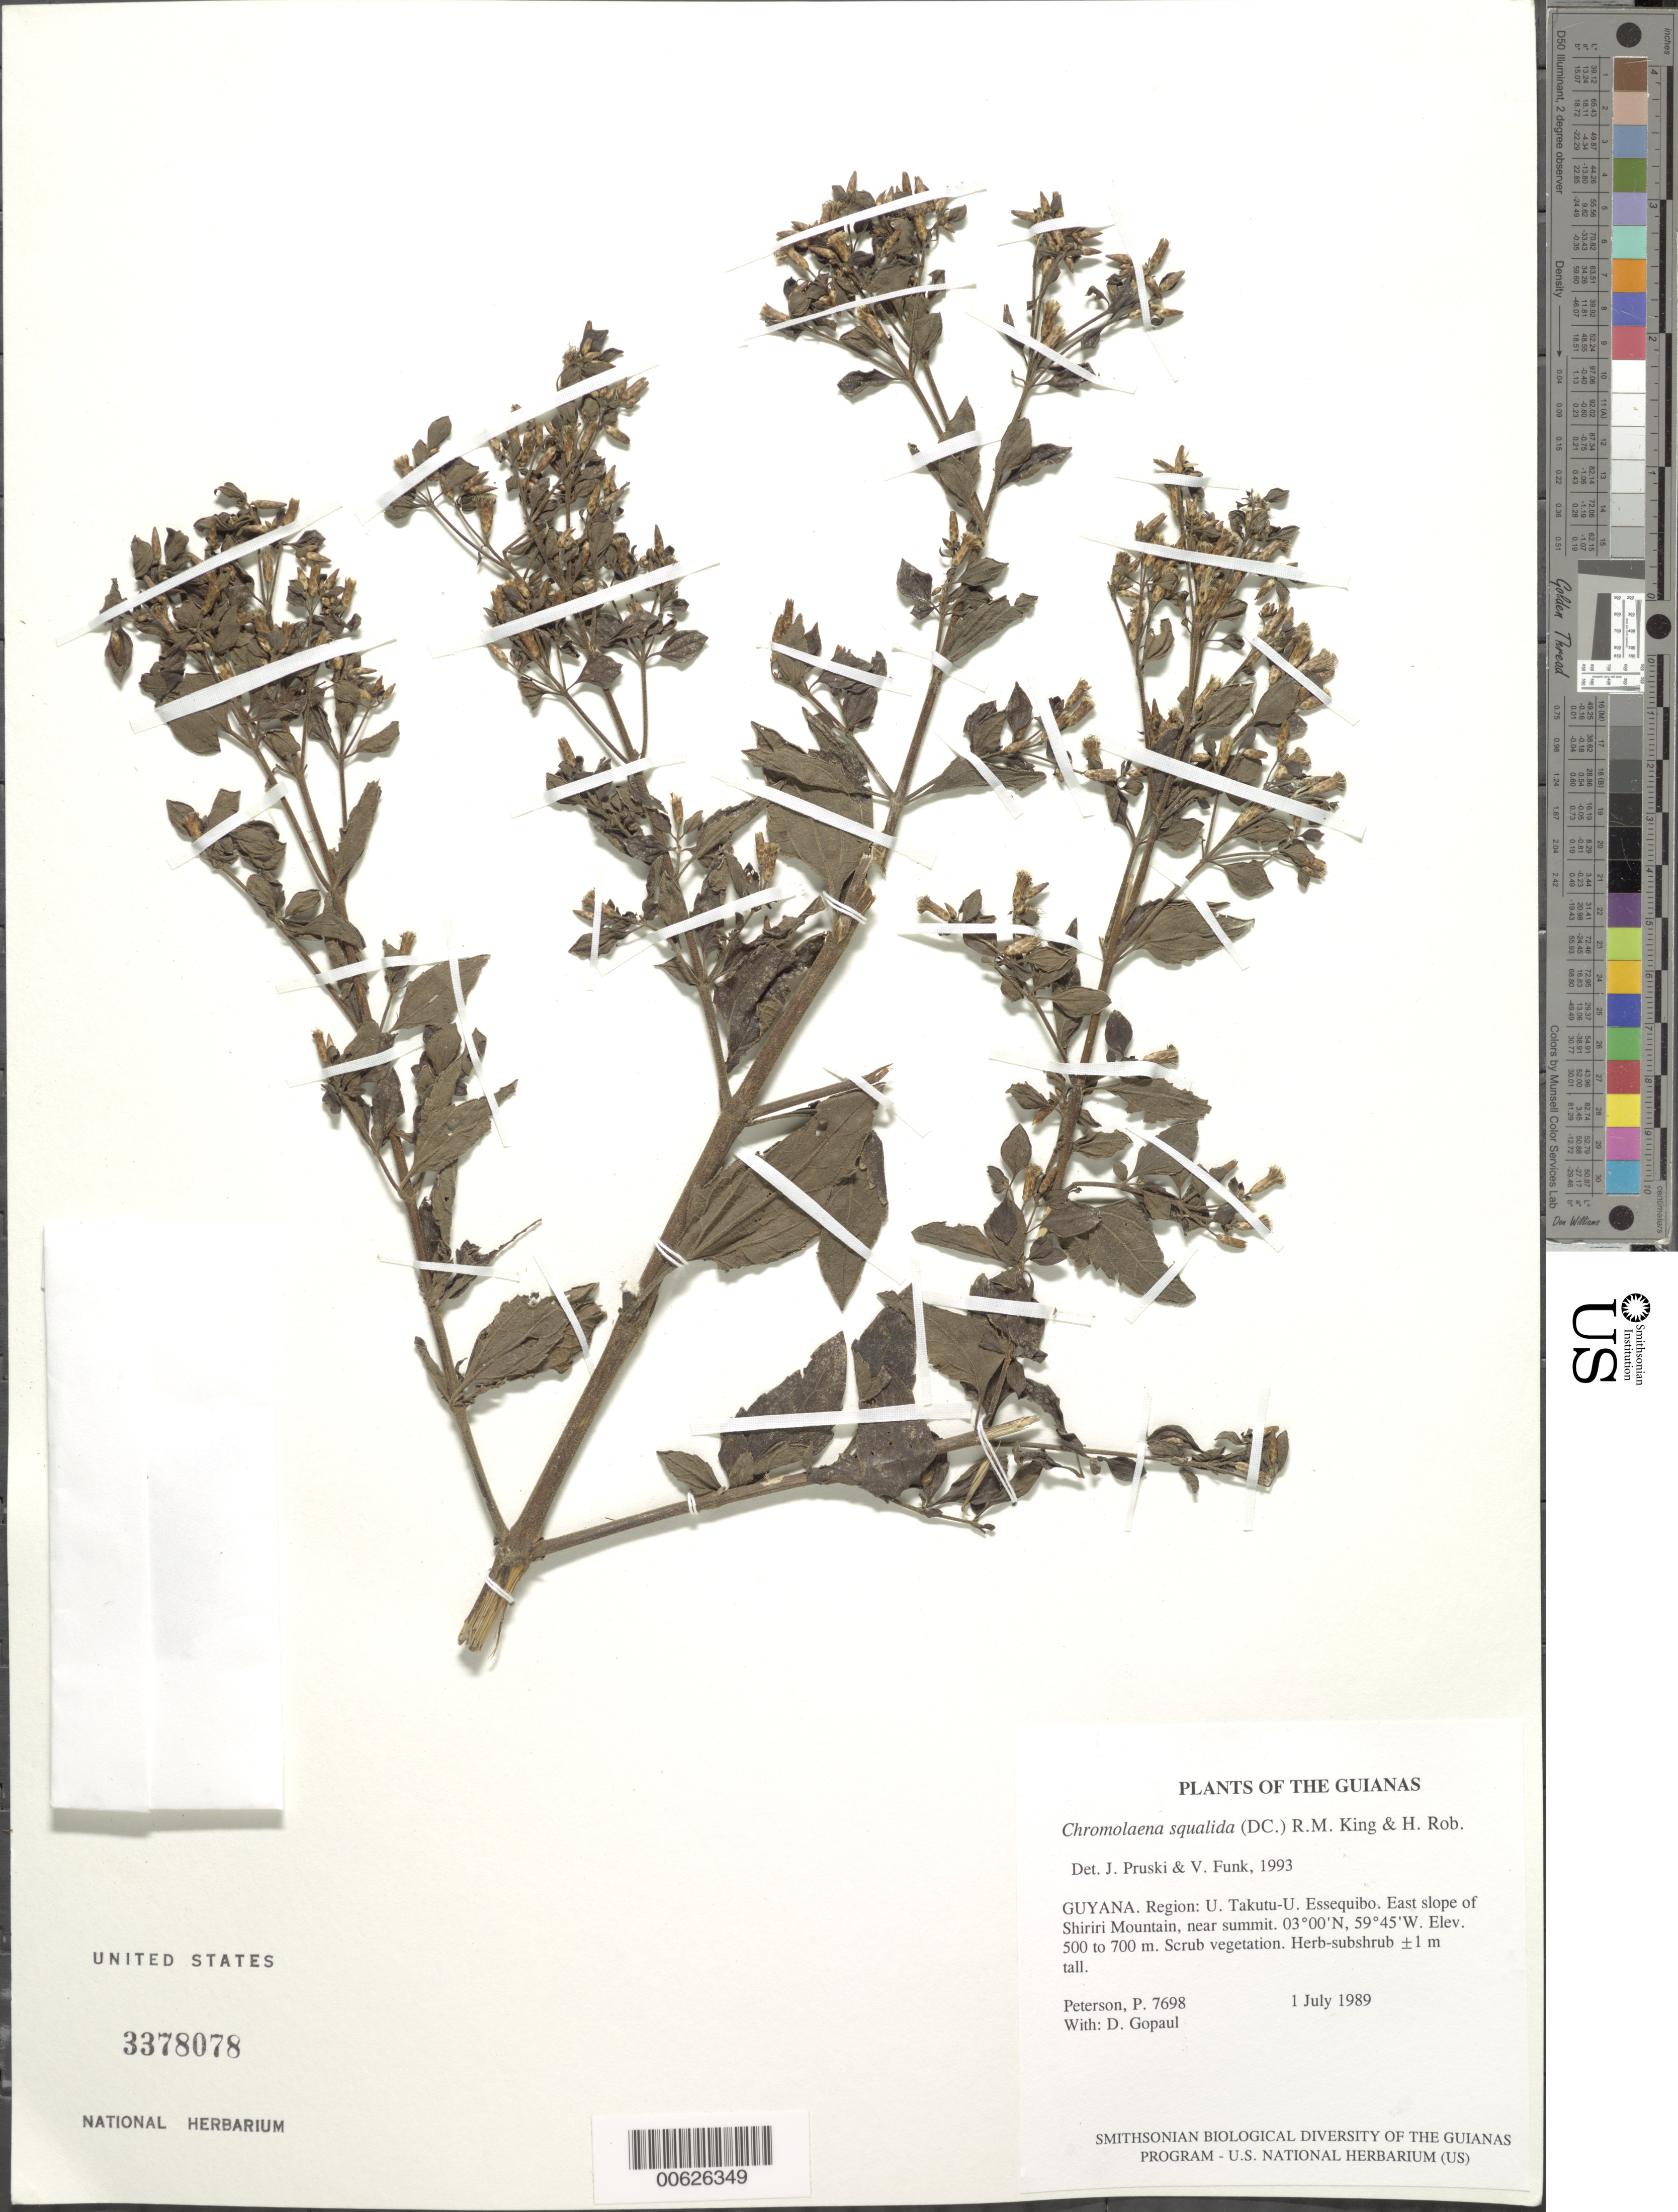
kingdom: Plantae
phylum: Tracheophyta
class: Magnoliopsida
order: Asterales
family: Asteraceae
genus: Chromolaena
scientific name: Chromolaena squalida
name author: (DC.) R.M. King & H. Rob.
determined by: Pruski, J. F.; Funk, V. A.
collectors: P. M. Peterson & D. Gopaul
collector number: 7698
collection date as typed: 1 July 1989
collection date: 1989-07-01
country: Guyana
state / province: U. Takutu-U. Essequibo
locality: East slope of Shiriri Mountain, near summit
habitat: Scrub vegetation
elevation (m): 500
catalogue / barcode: US 3378078